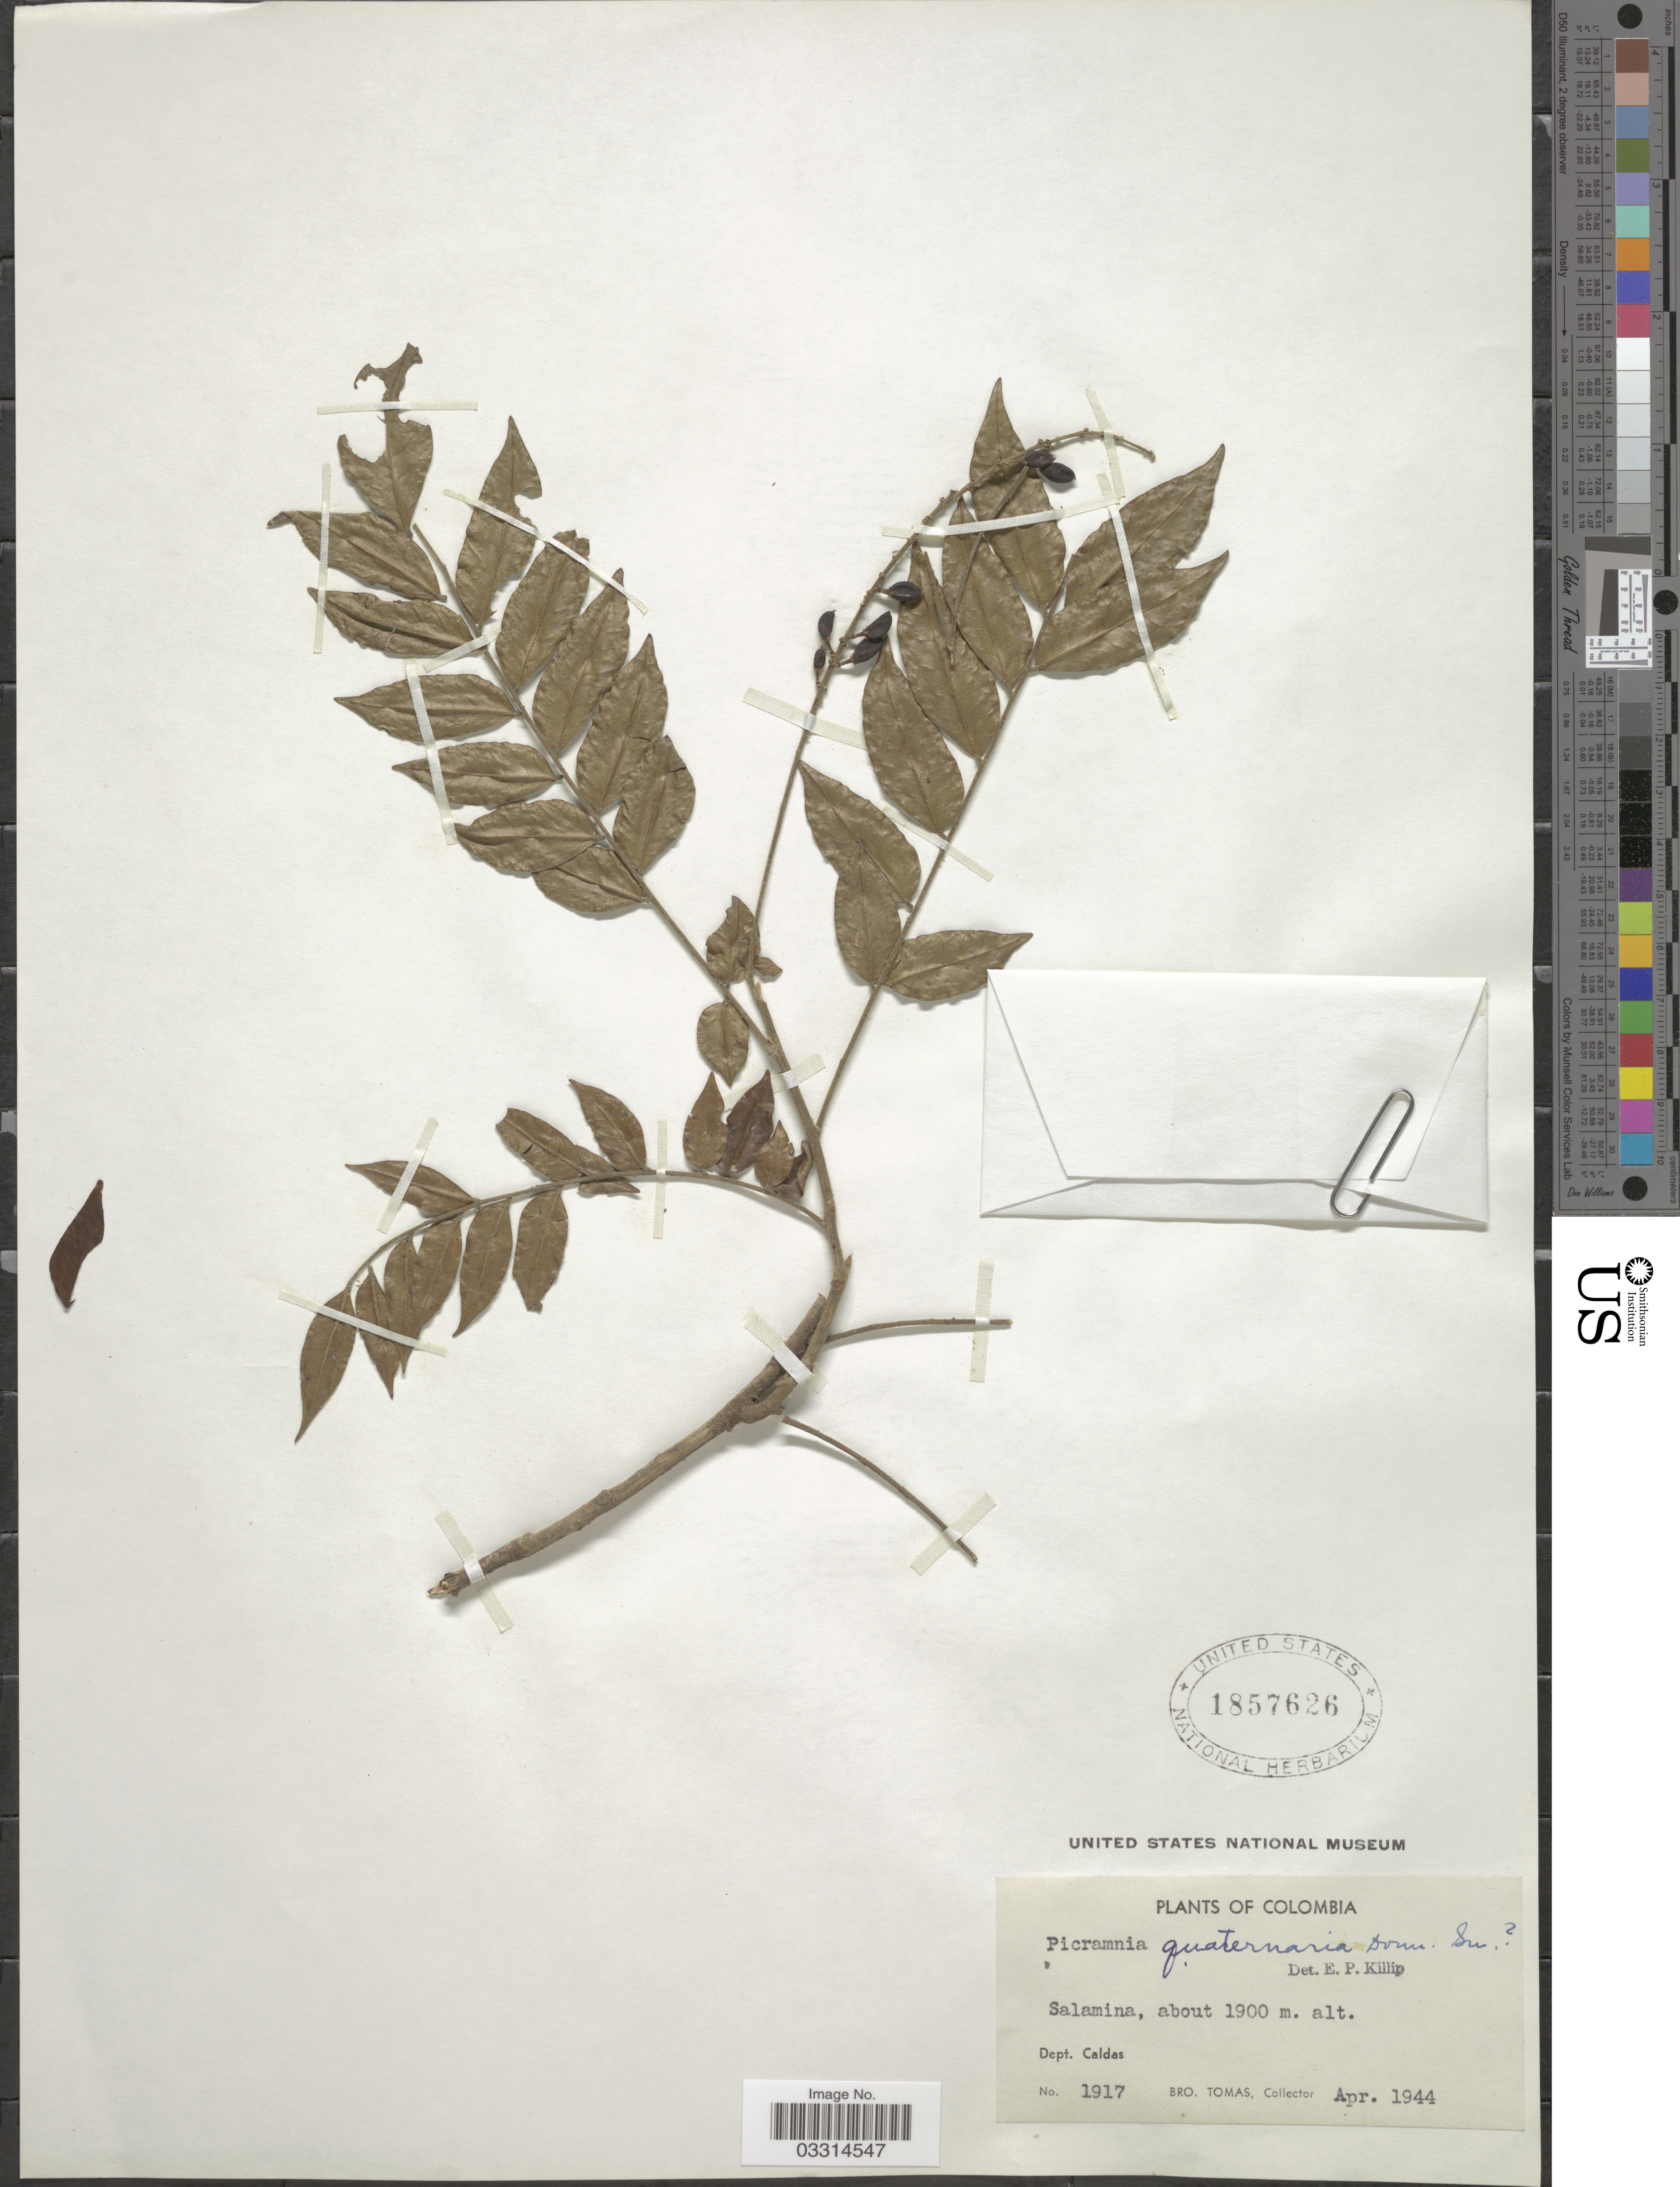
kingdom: Plantae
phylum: Tracheophyta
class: Magnoliopsida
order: Picramniales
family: Picramniaceae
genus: Picramnia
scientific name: Picramnia quaternaria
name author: Donn. Sm.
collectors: B. Tomas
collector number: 1917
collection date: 1944-04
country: Colombia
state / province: Caldas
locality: Salamina. Dept. Caldas.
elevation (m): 1900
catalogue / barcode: US 1857626